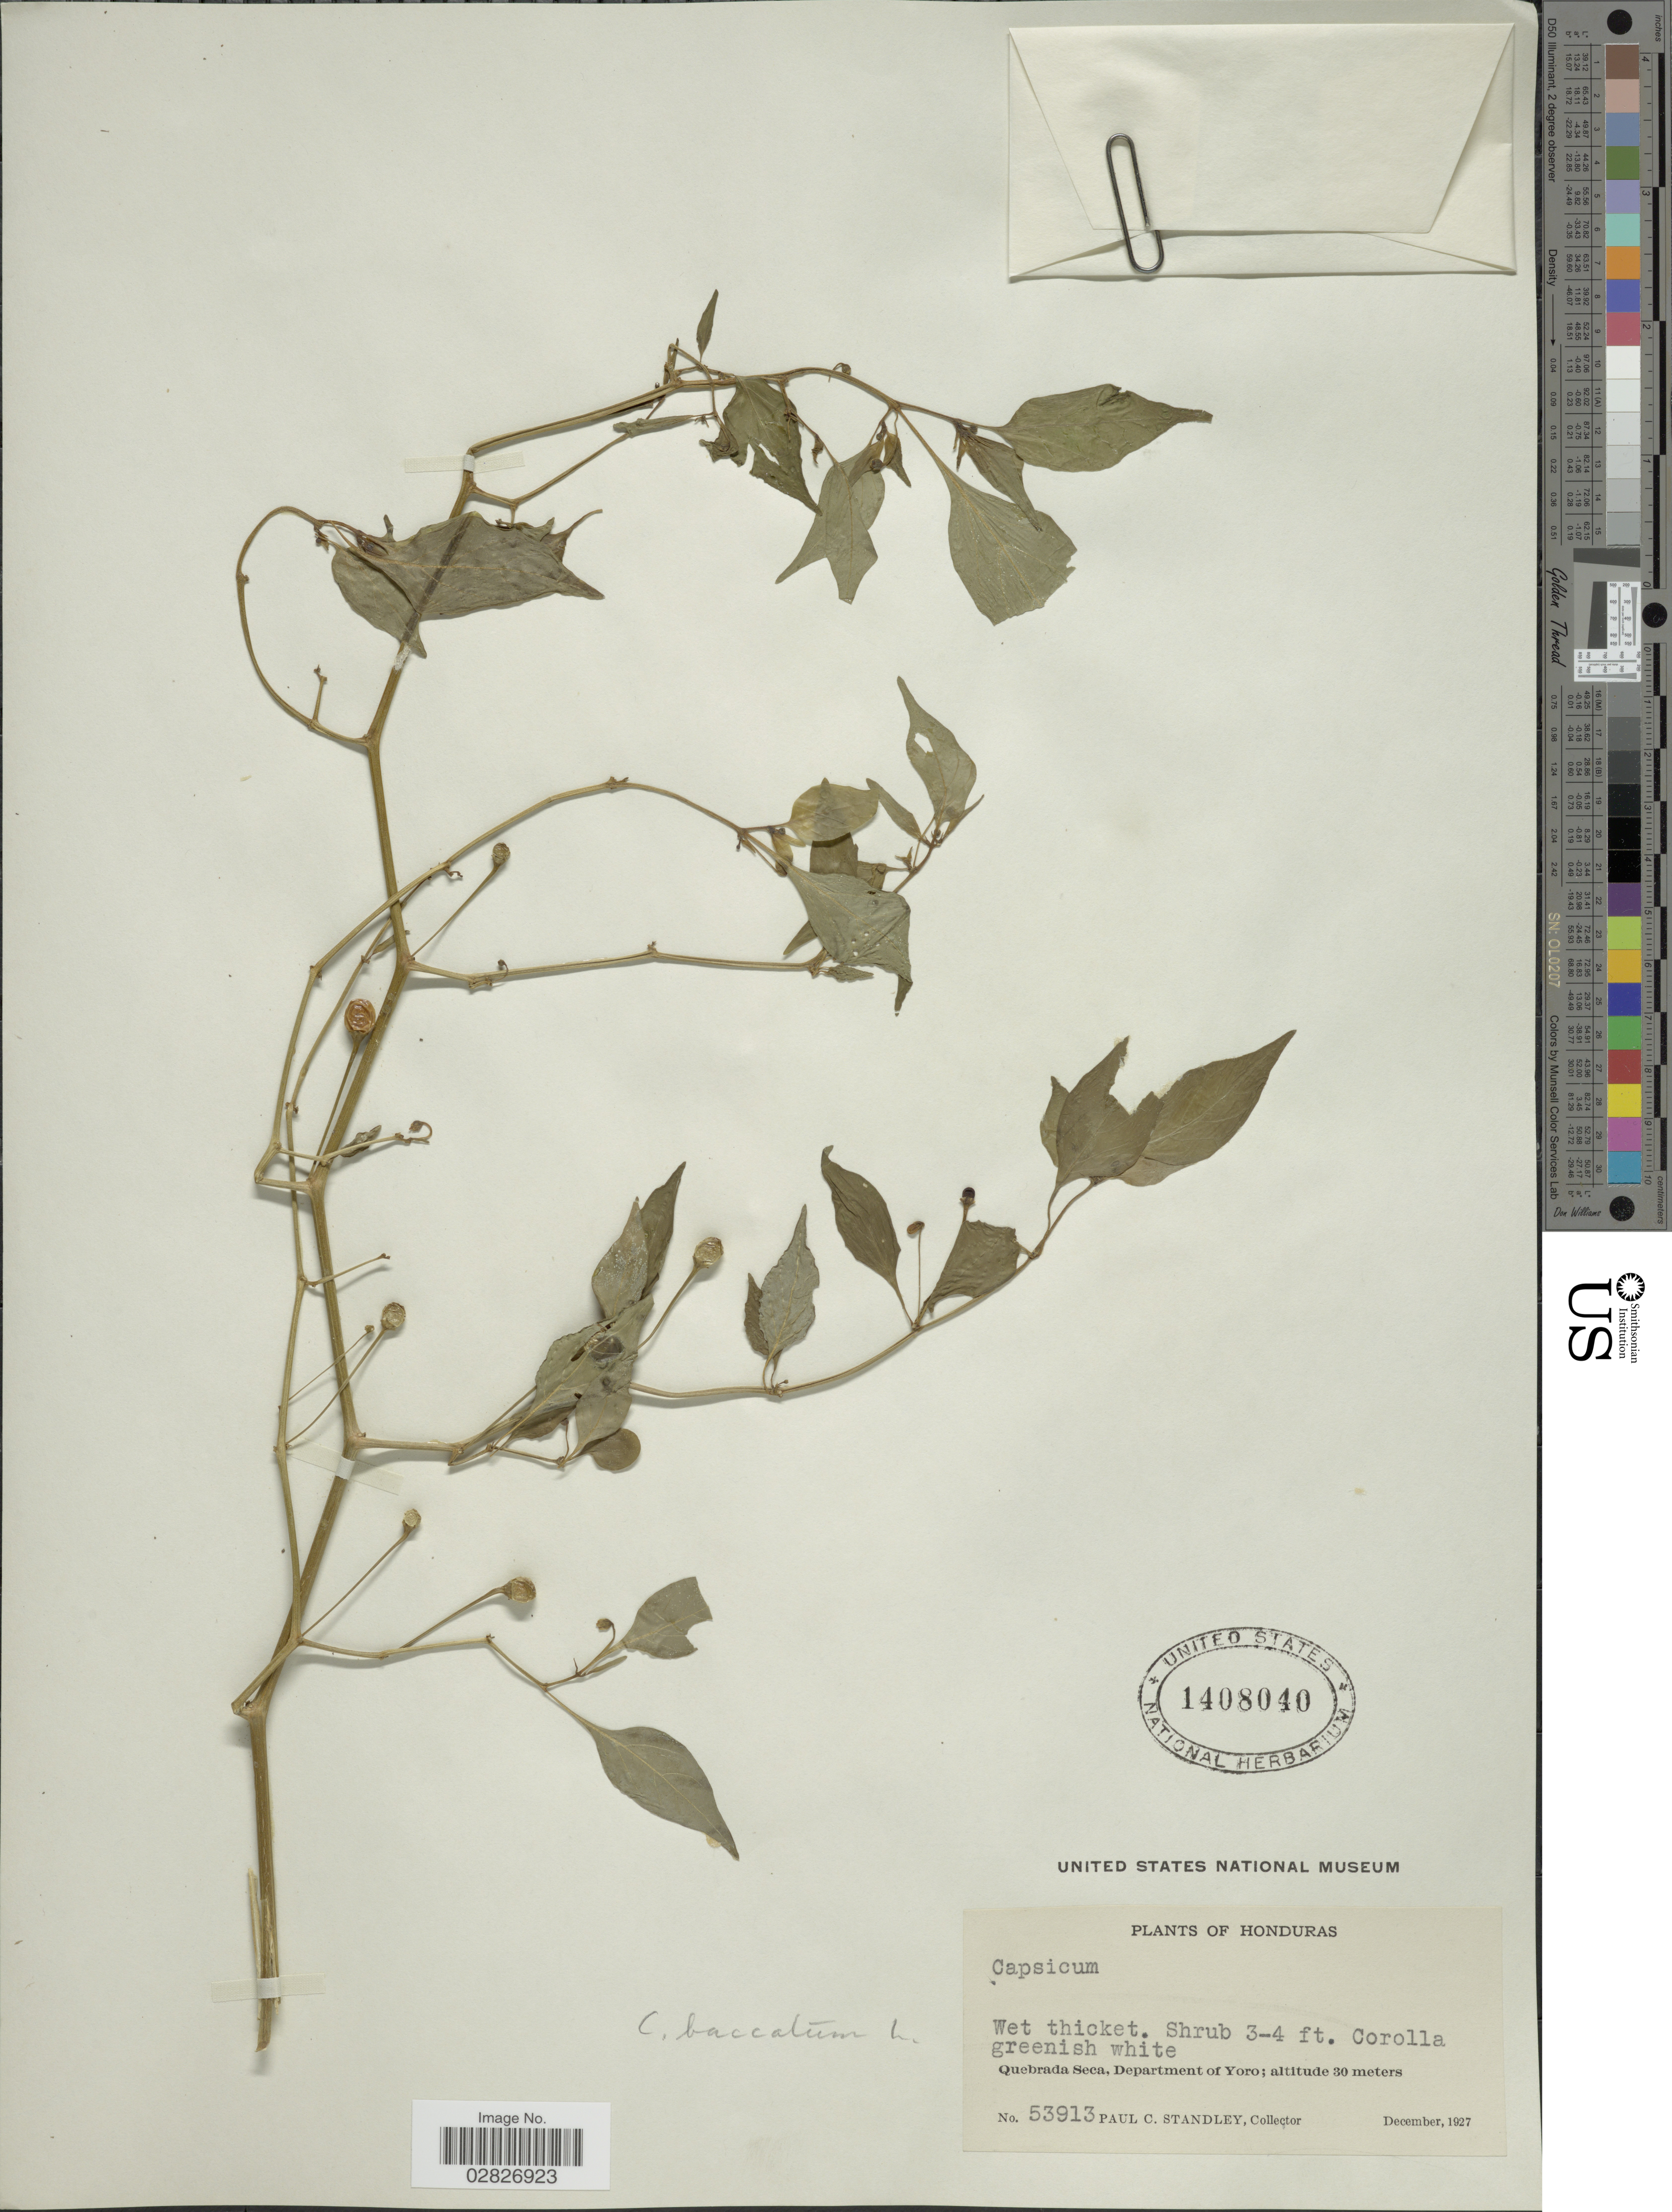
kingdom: Plantae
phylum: Tracheophyta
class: Magnoliopsida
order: Solanales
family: Solanaceae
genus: Capsicum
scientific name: Capsicum baccatum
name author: L.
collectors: P. C. Standley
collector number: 53913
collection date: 1927-12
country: Honduras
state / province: Yoro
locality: Quebrada Seca, Department of Yoro.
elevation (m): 30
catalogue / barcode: US 1408040